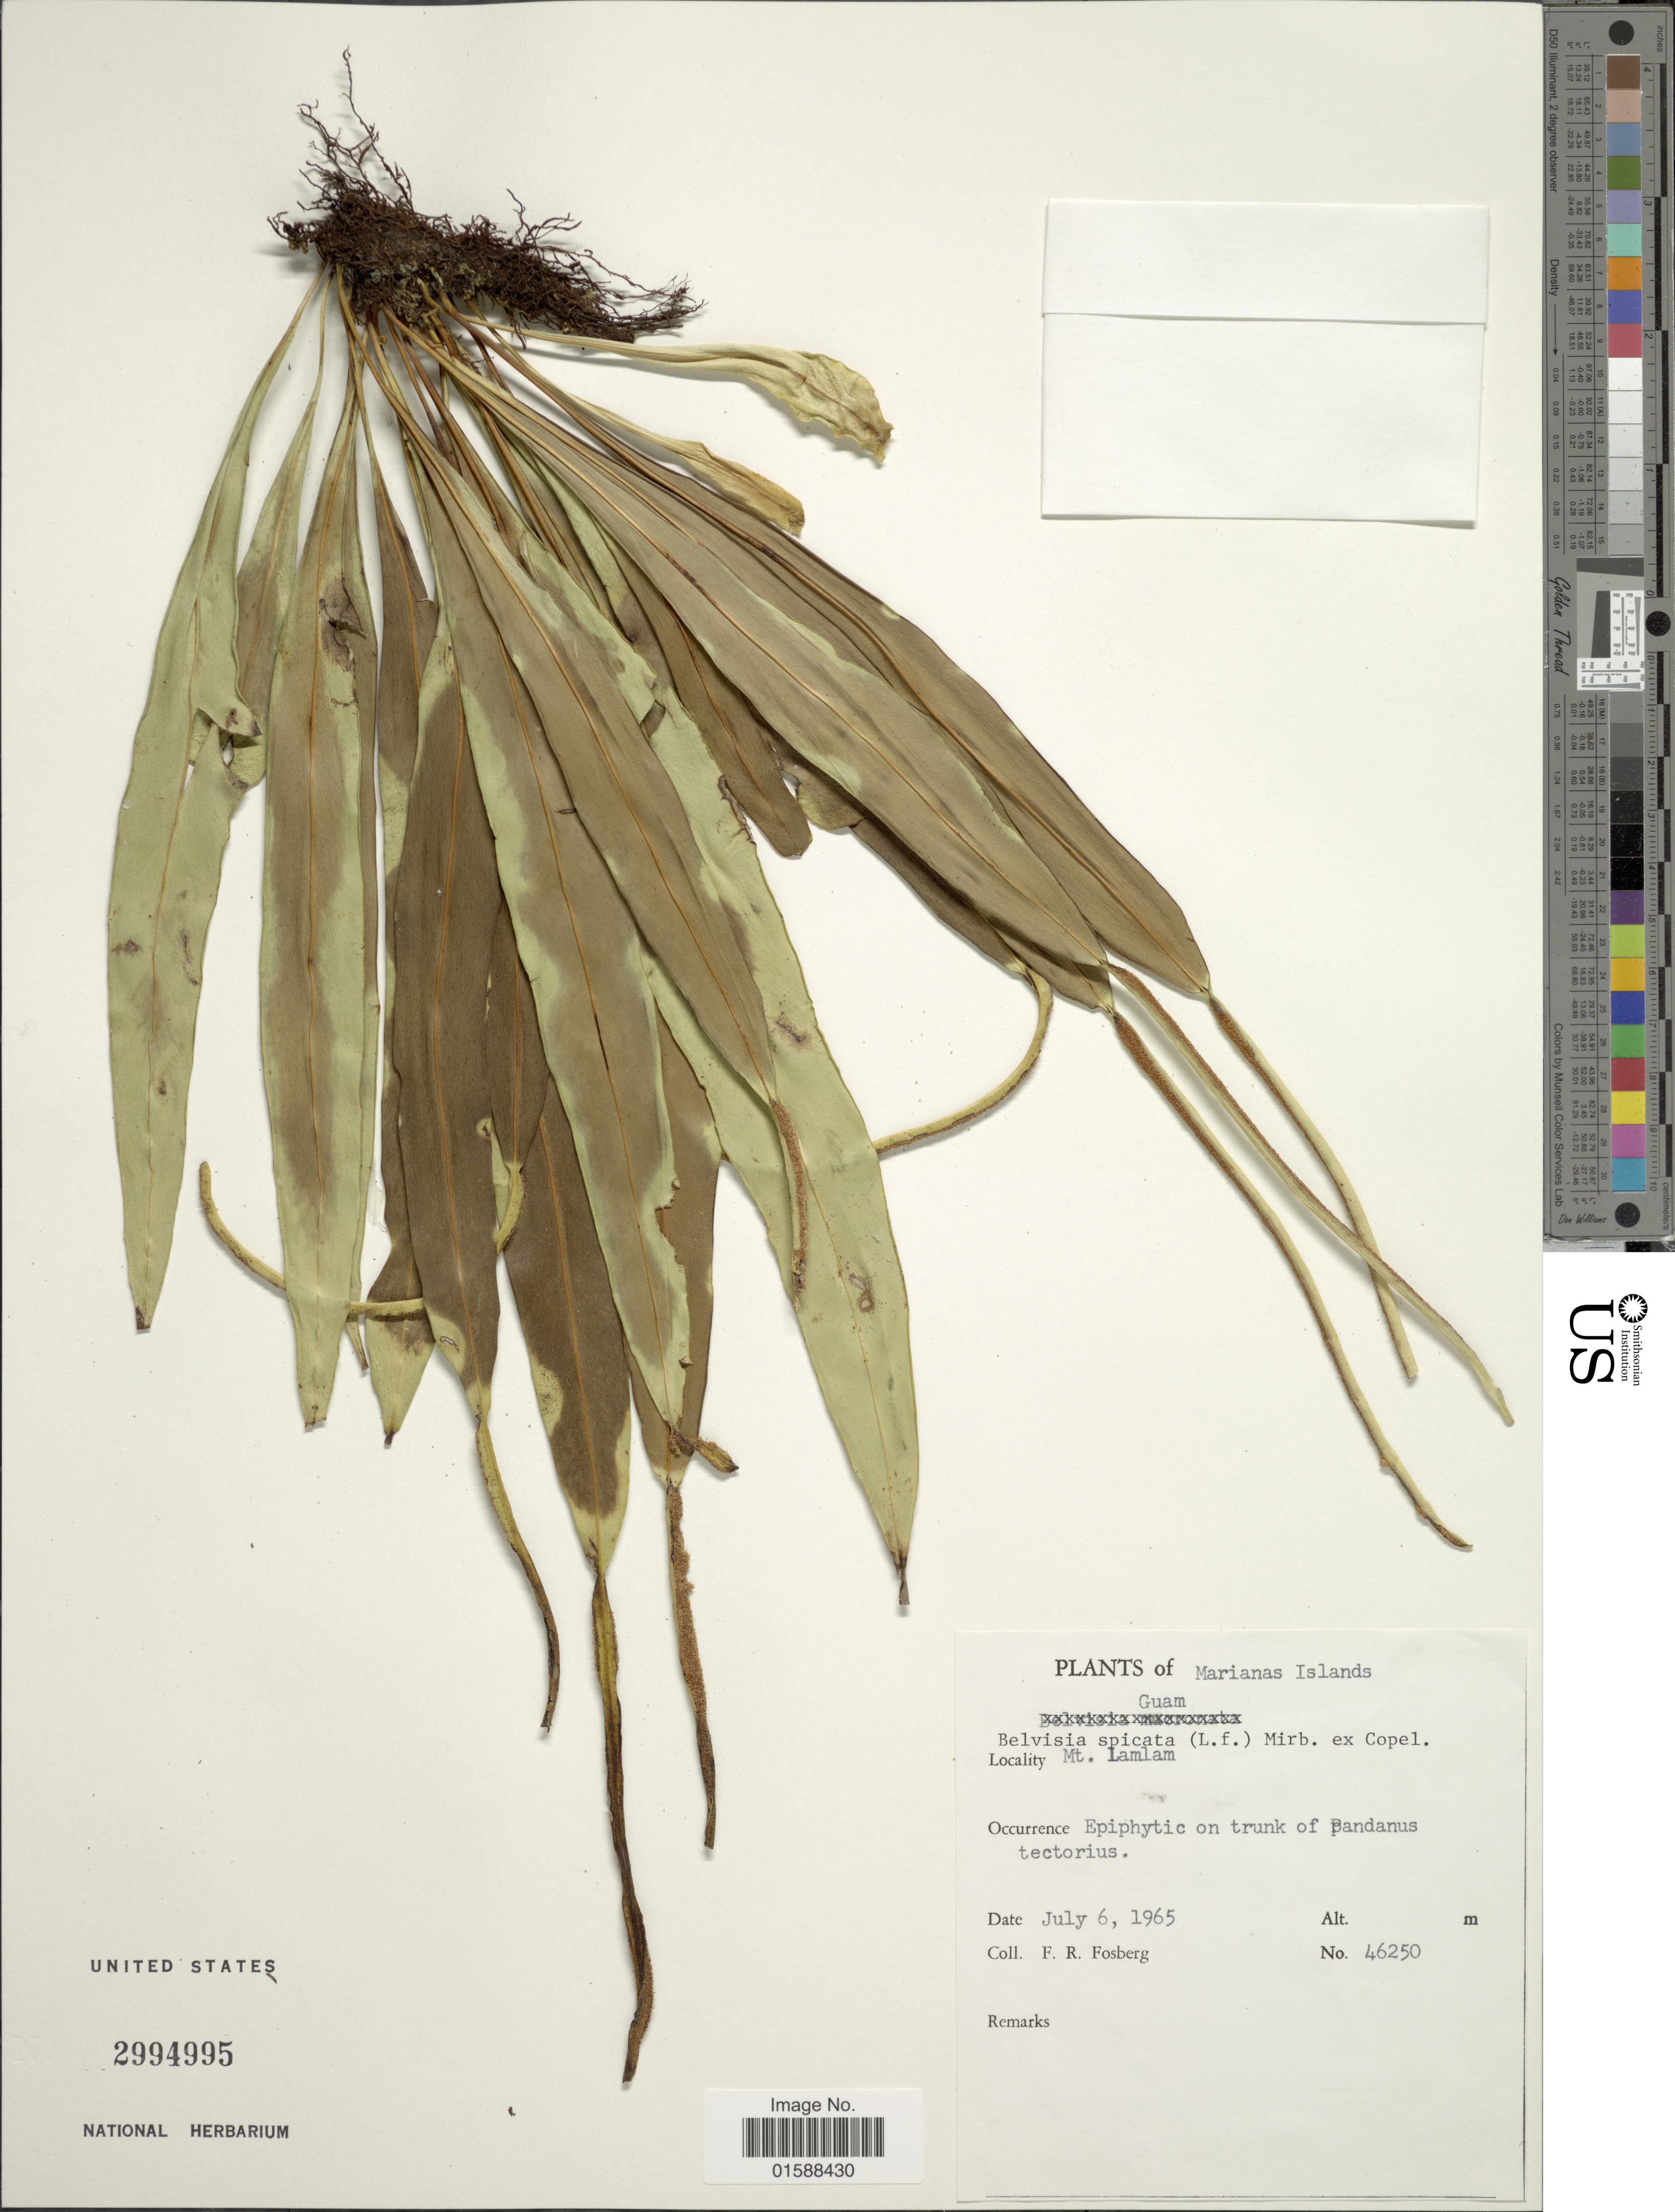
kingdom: Plantae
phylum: Tracheophyta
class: Polypodiopsida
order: Polypodiales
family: Polypodiaceae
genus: Lepisorus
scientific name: Lepisorus spicatus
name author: (L. f.) Li S. Wang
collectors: F. R. Fosberg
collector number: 46250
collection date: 1965-07-06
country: Guam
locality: Marianas Island. Mt. Lamlam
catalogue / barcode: US 2994995